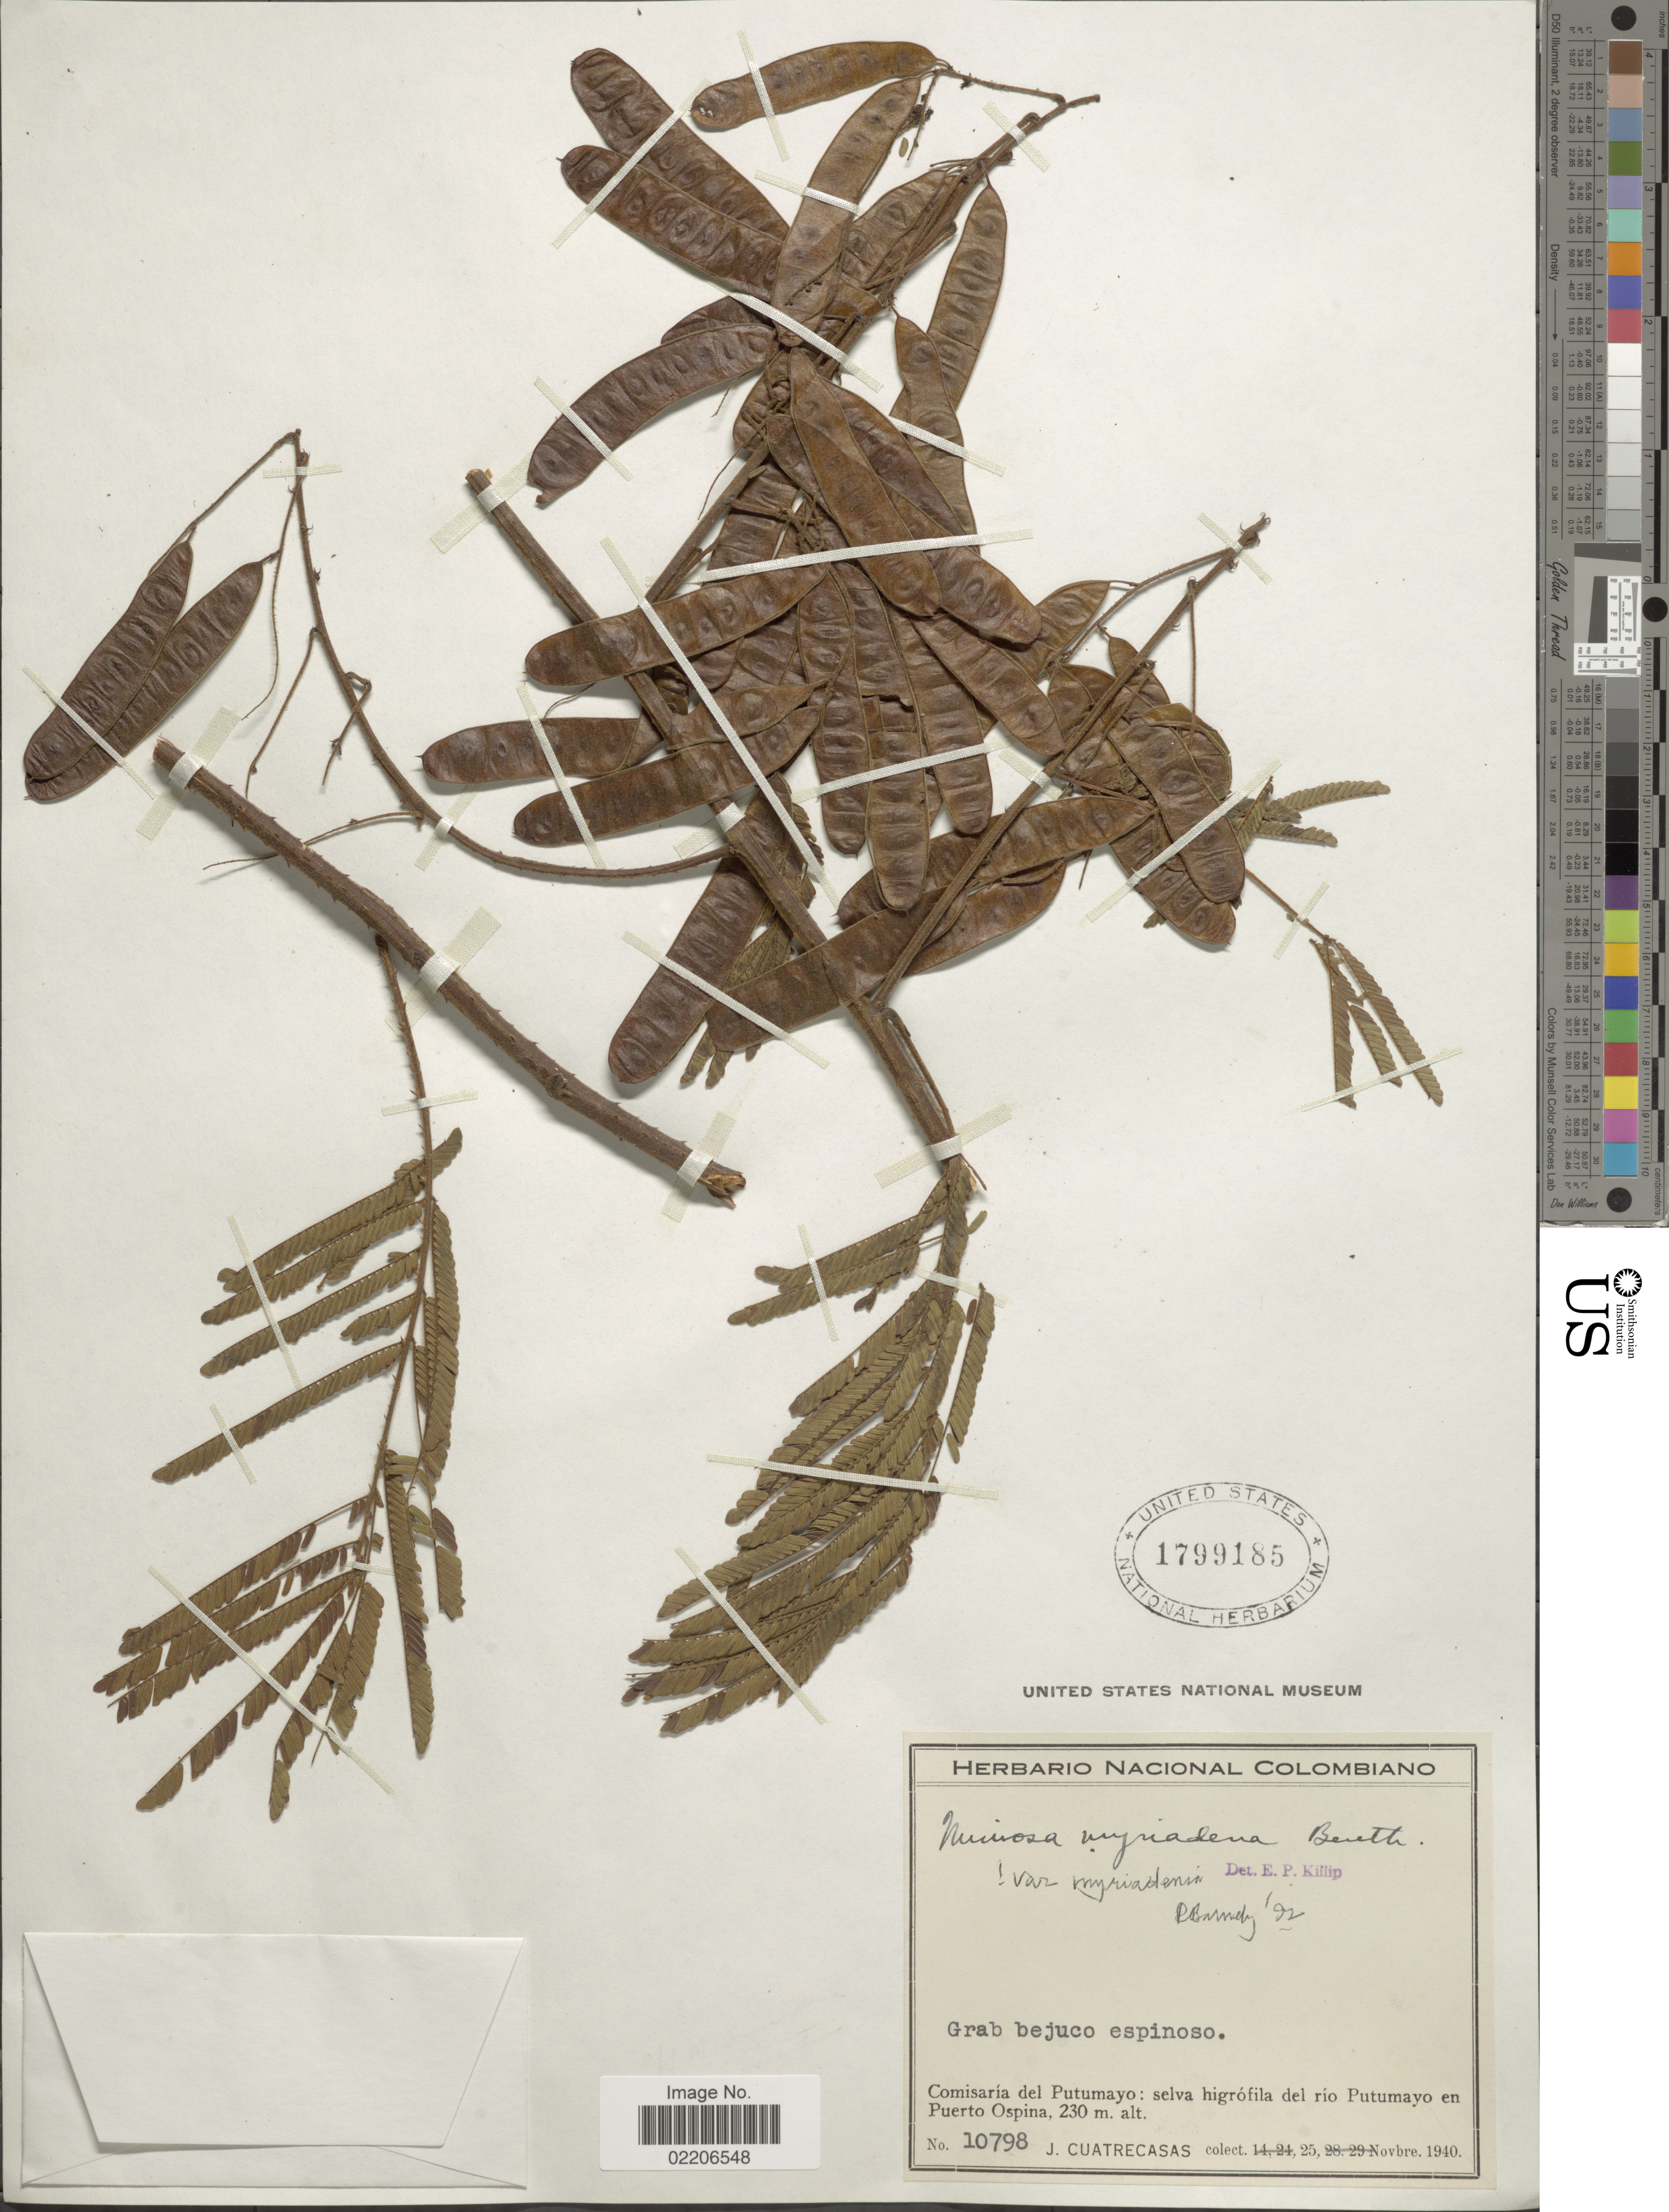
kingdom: Plantae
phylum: Tracheophyta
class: Magnoliopsida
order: Fabales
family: Fabaceae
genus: Mimosa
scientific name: Mimosa myriadenia var. myriadenia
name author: (Benth.) Benth.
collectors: J. Cuatrecasas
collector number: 10798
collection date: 1940-11-25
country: Colombia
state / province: Putumayo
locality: Comisaría del Putumayo: selva higrófila del río Putumayo en Puerto Ospina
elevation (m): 230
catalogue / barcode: US 1799185